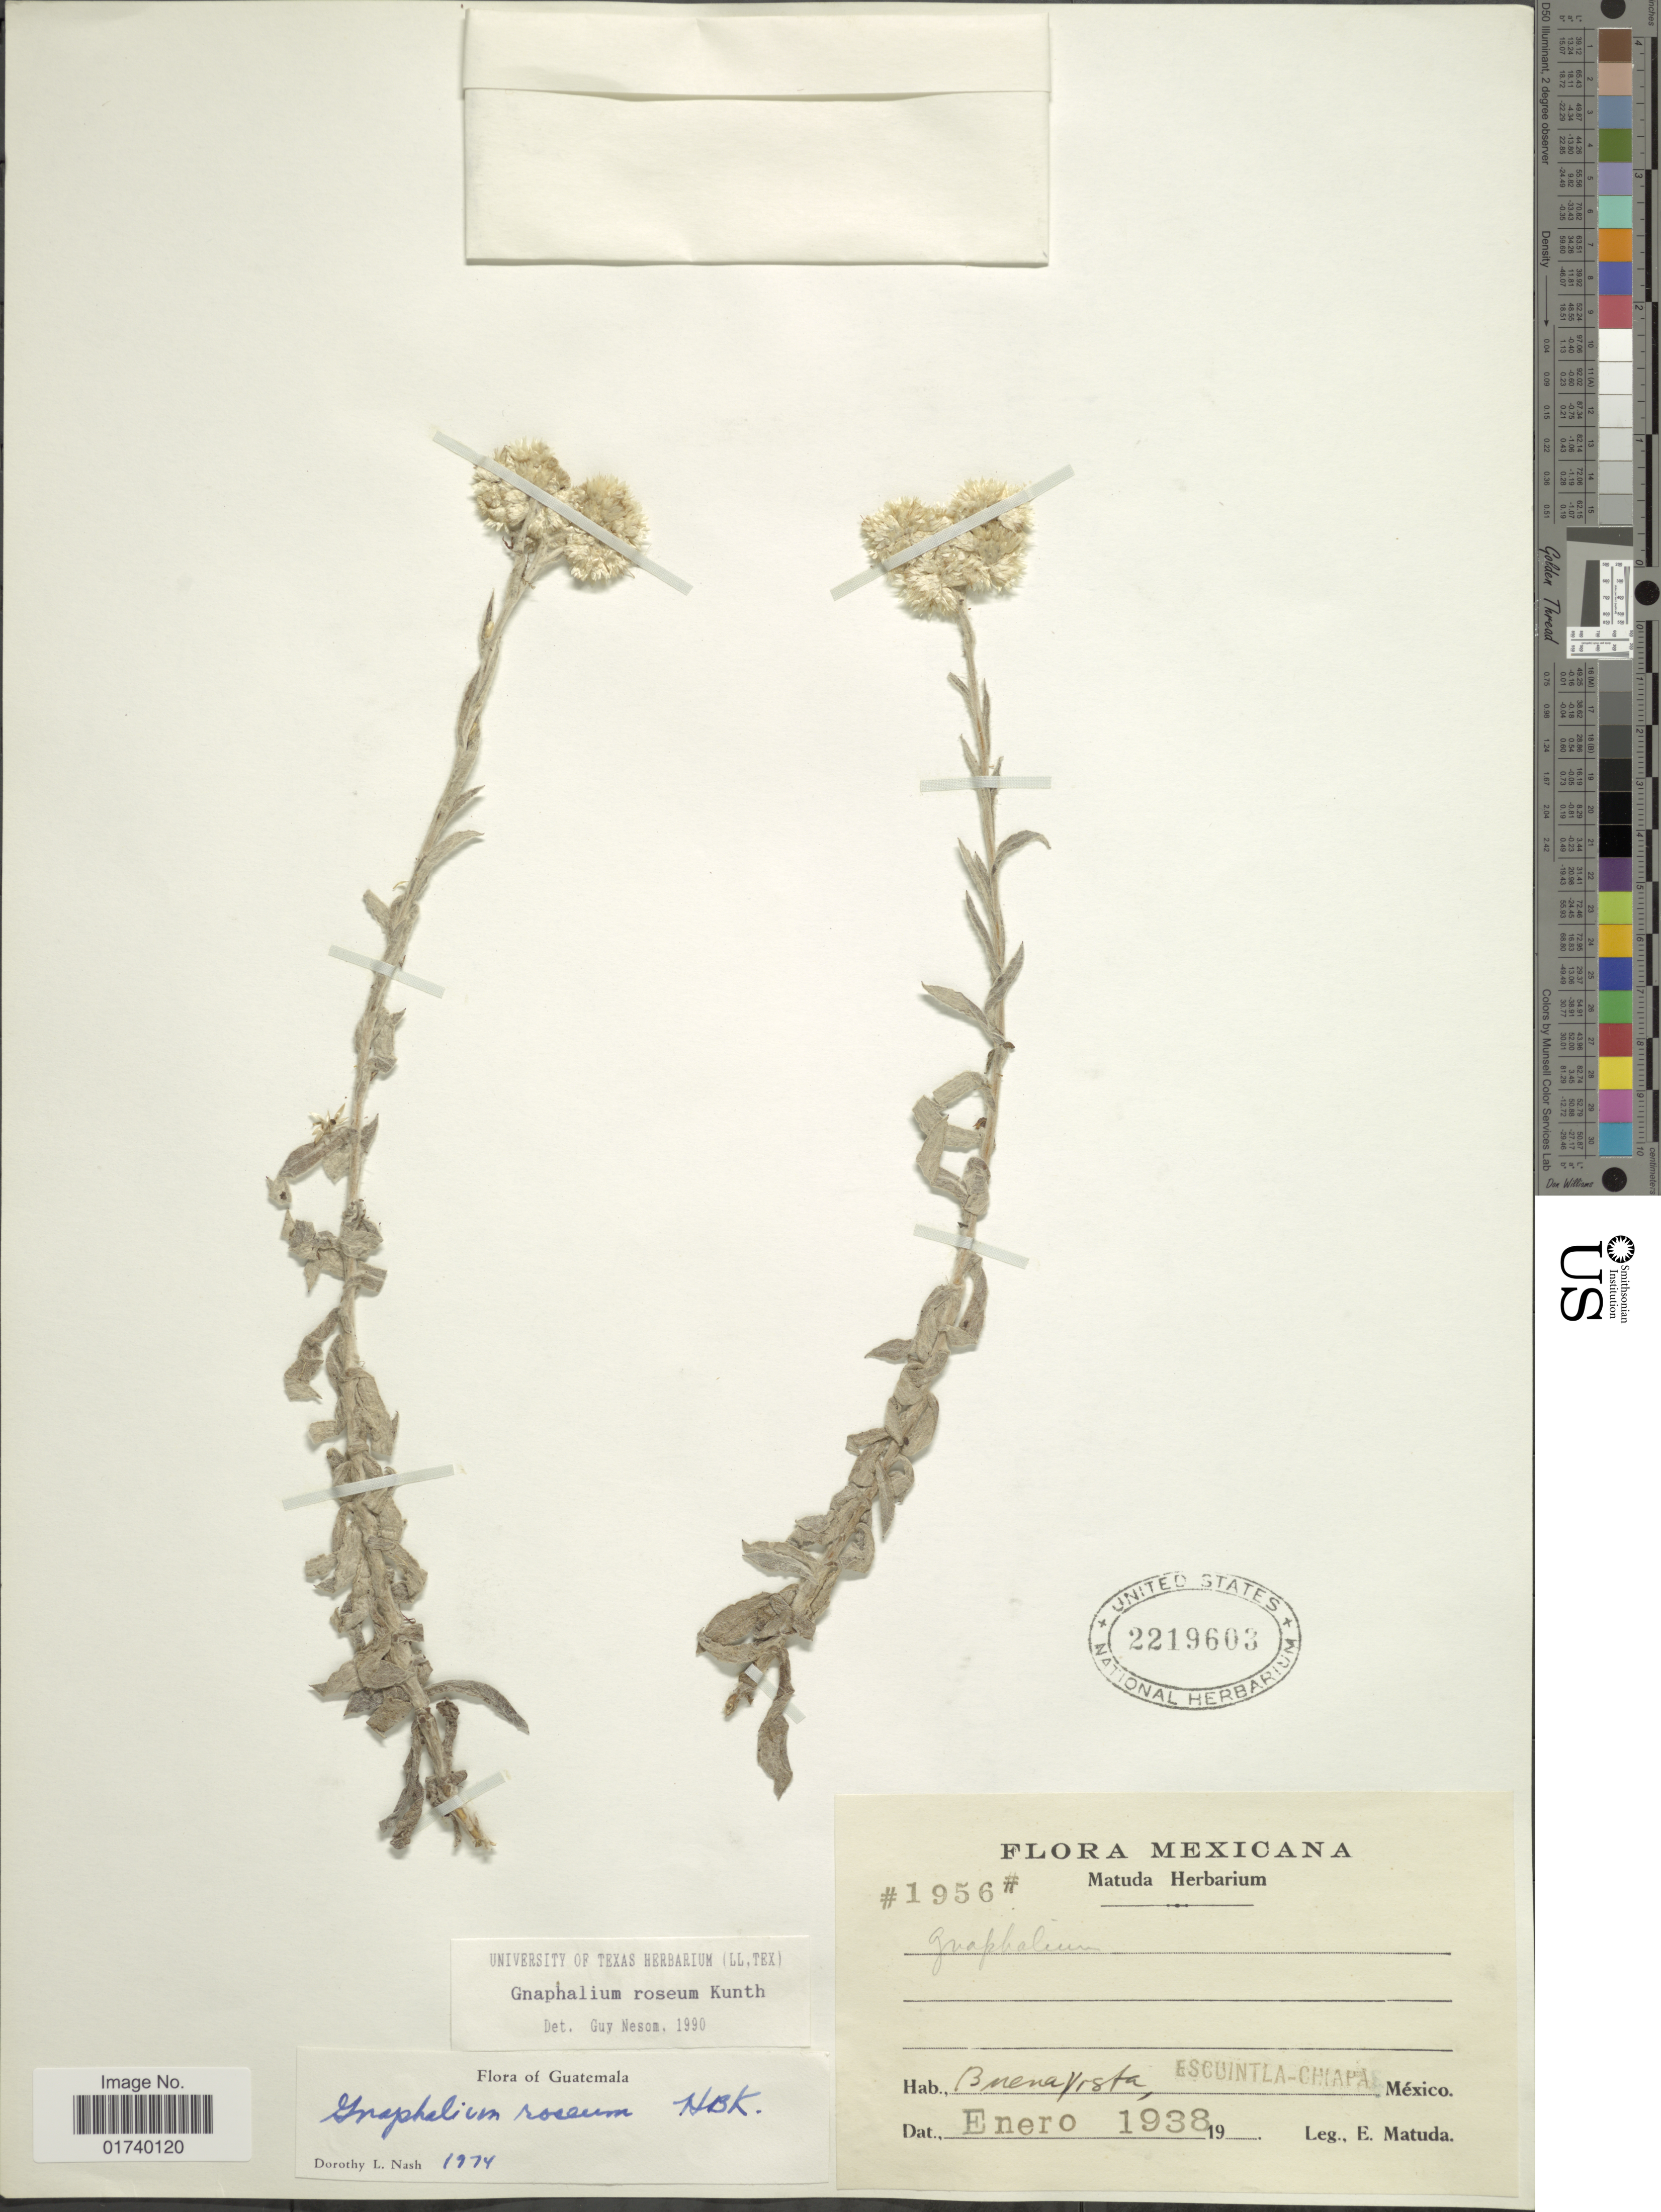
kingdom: Plantae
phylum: Tracheophyta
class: Magnoliopsida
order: Asterales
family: Asteraceae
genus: Pseudognaphalium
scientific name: Pseudognaphalium pacificum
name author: G.L. Nesom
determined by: Nesom, Guy L.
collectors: E. Matuda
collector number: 1956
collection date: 1938-01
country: Mexico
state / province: Chiapas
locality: Buena Vista, Escuintla - Chiapa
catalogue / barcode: US 2219603